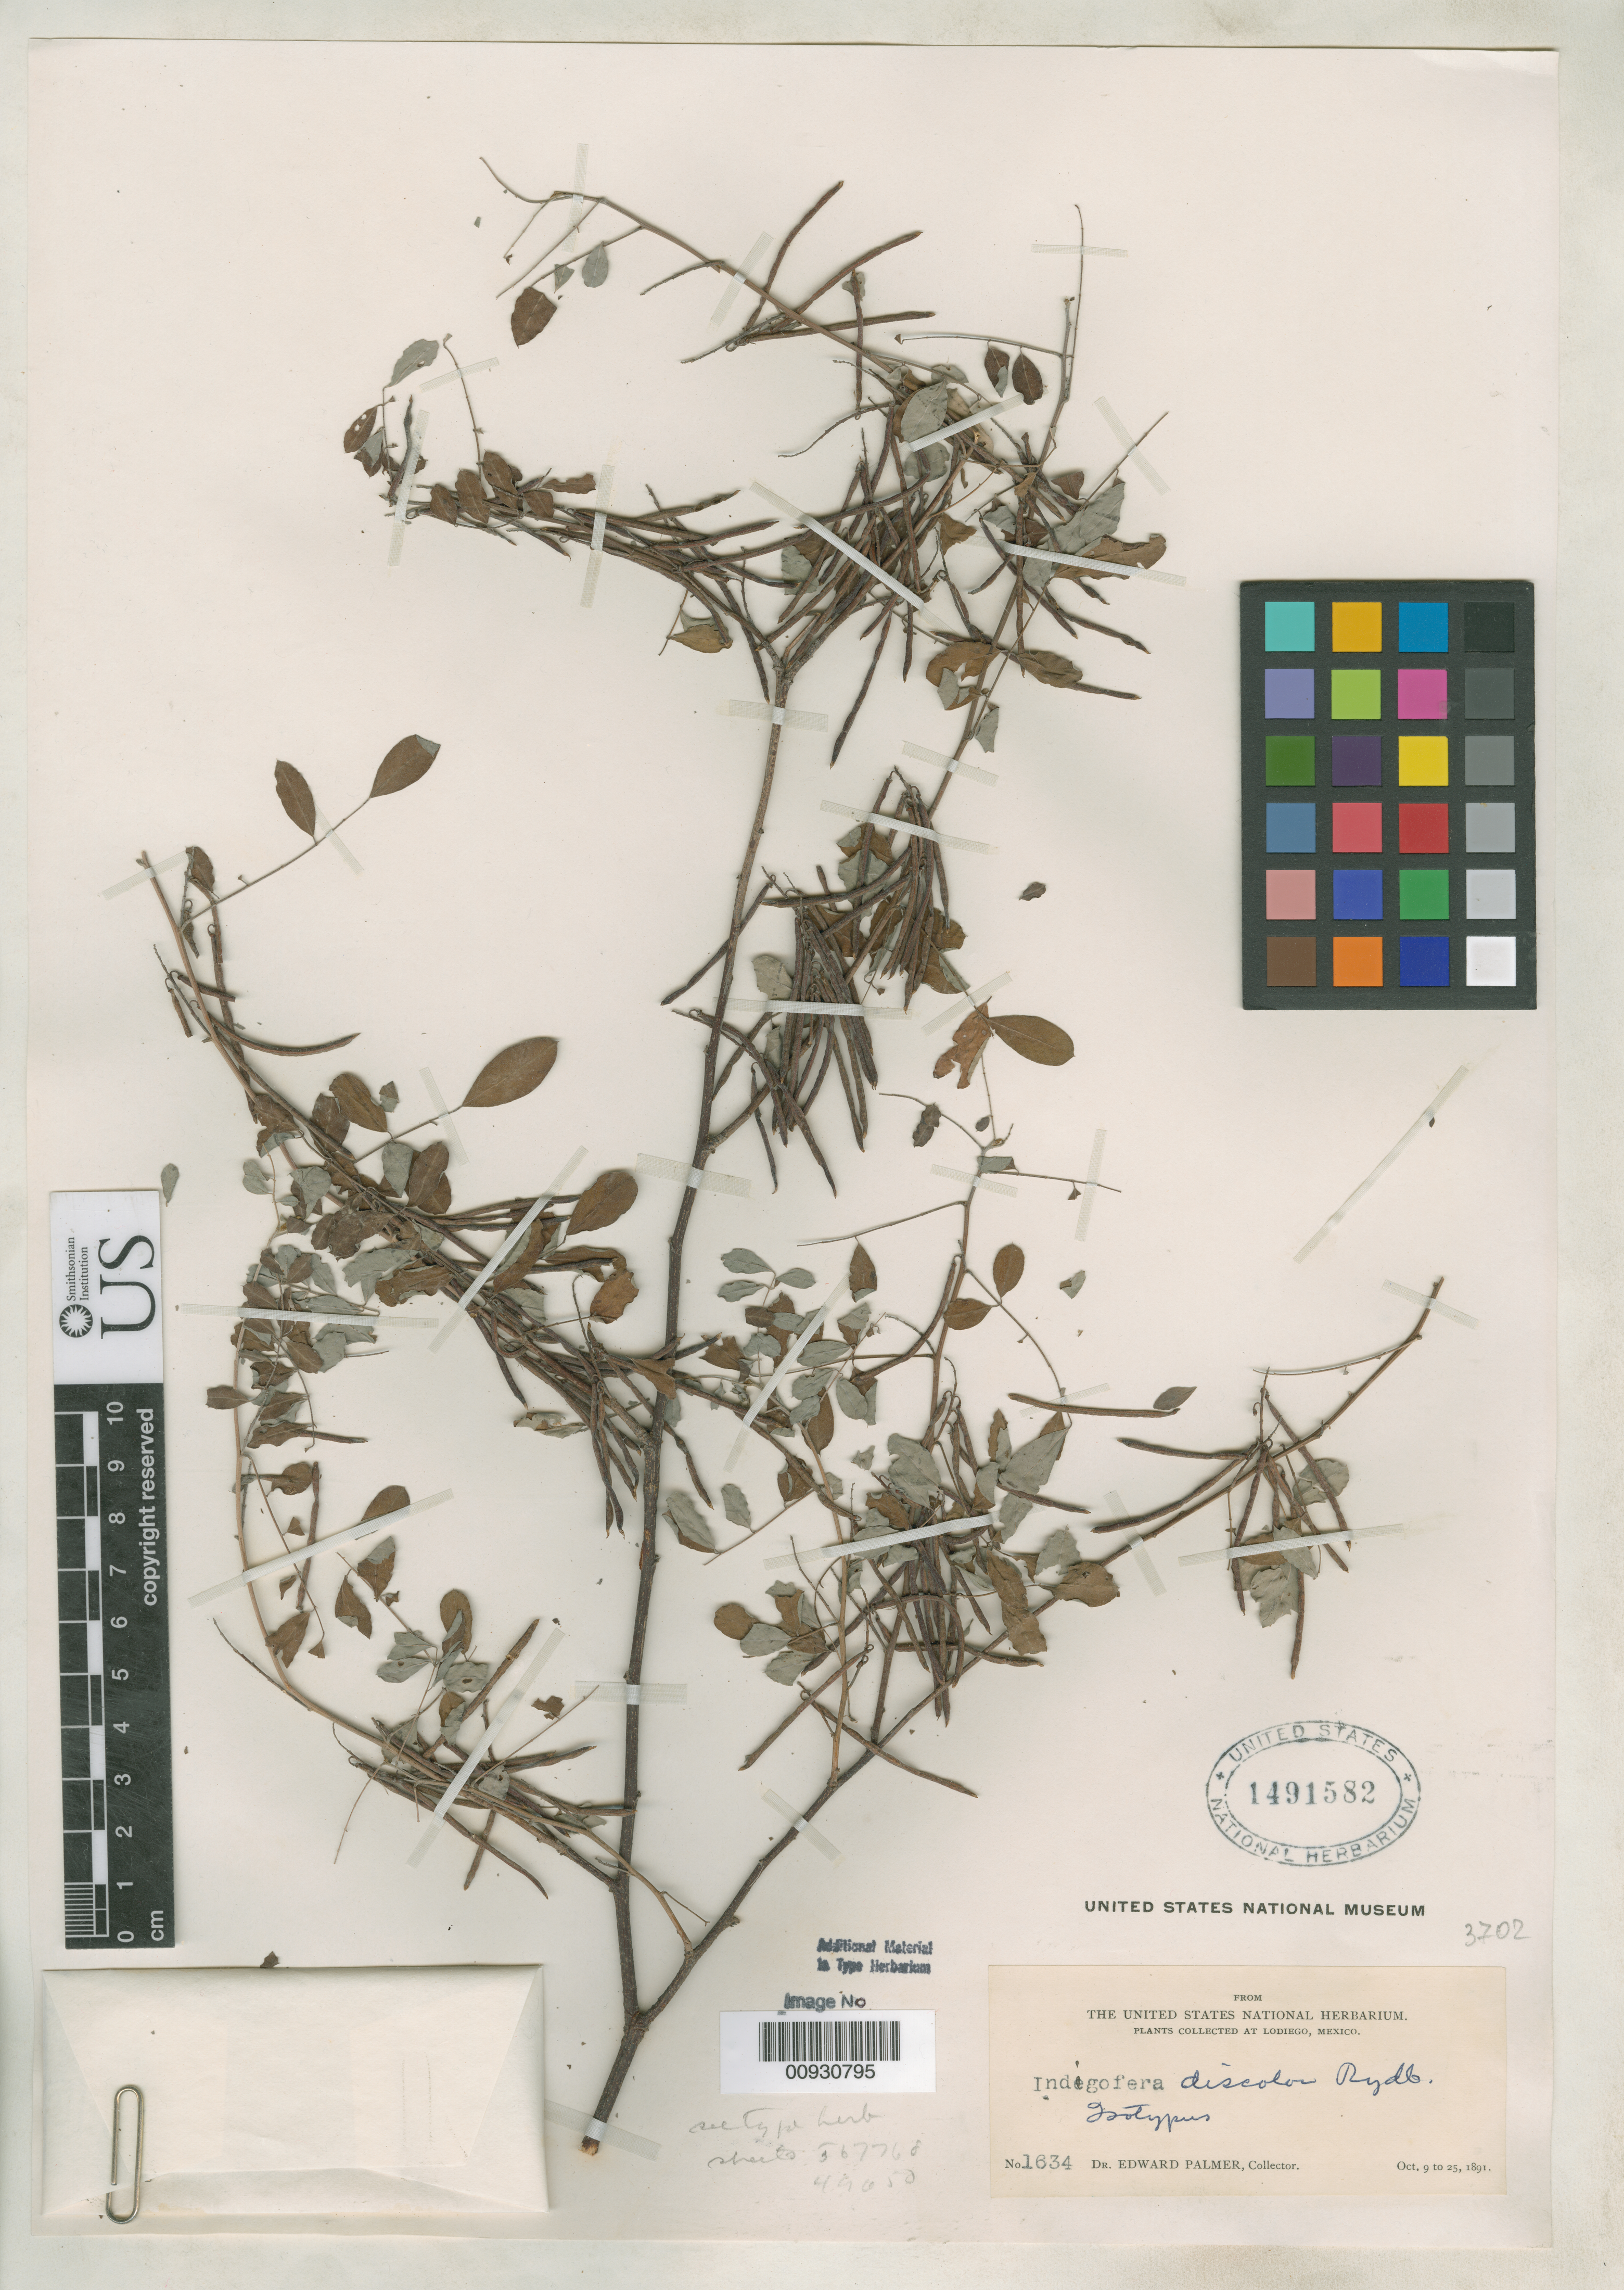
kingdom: Plantae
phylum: Tracheophyta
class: Magnoliopsida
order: Fabales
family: Fabaceae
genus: Indigofera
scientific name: Indigofera discolor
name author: Rydb.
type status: Isotype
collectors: E. Palmer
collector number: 1634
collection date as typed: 09 Oct 1891 to 25 Oct 1891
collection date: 1891-10-09/1891-10-25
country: Mexico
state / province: Sinaloa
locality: Lodiego.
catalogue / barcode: US 1491582